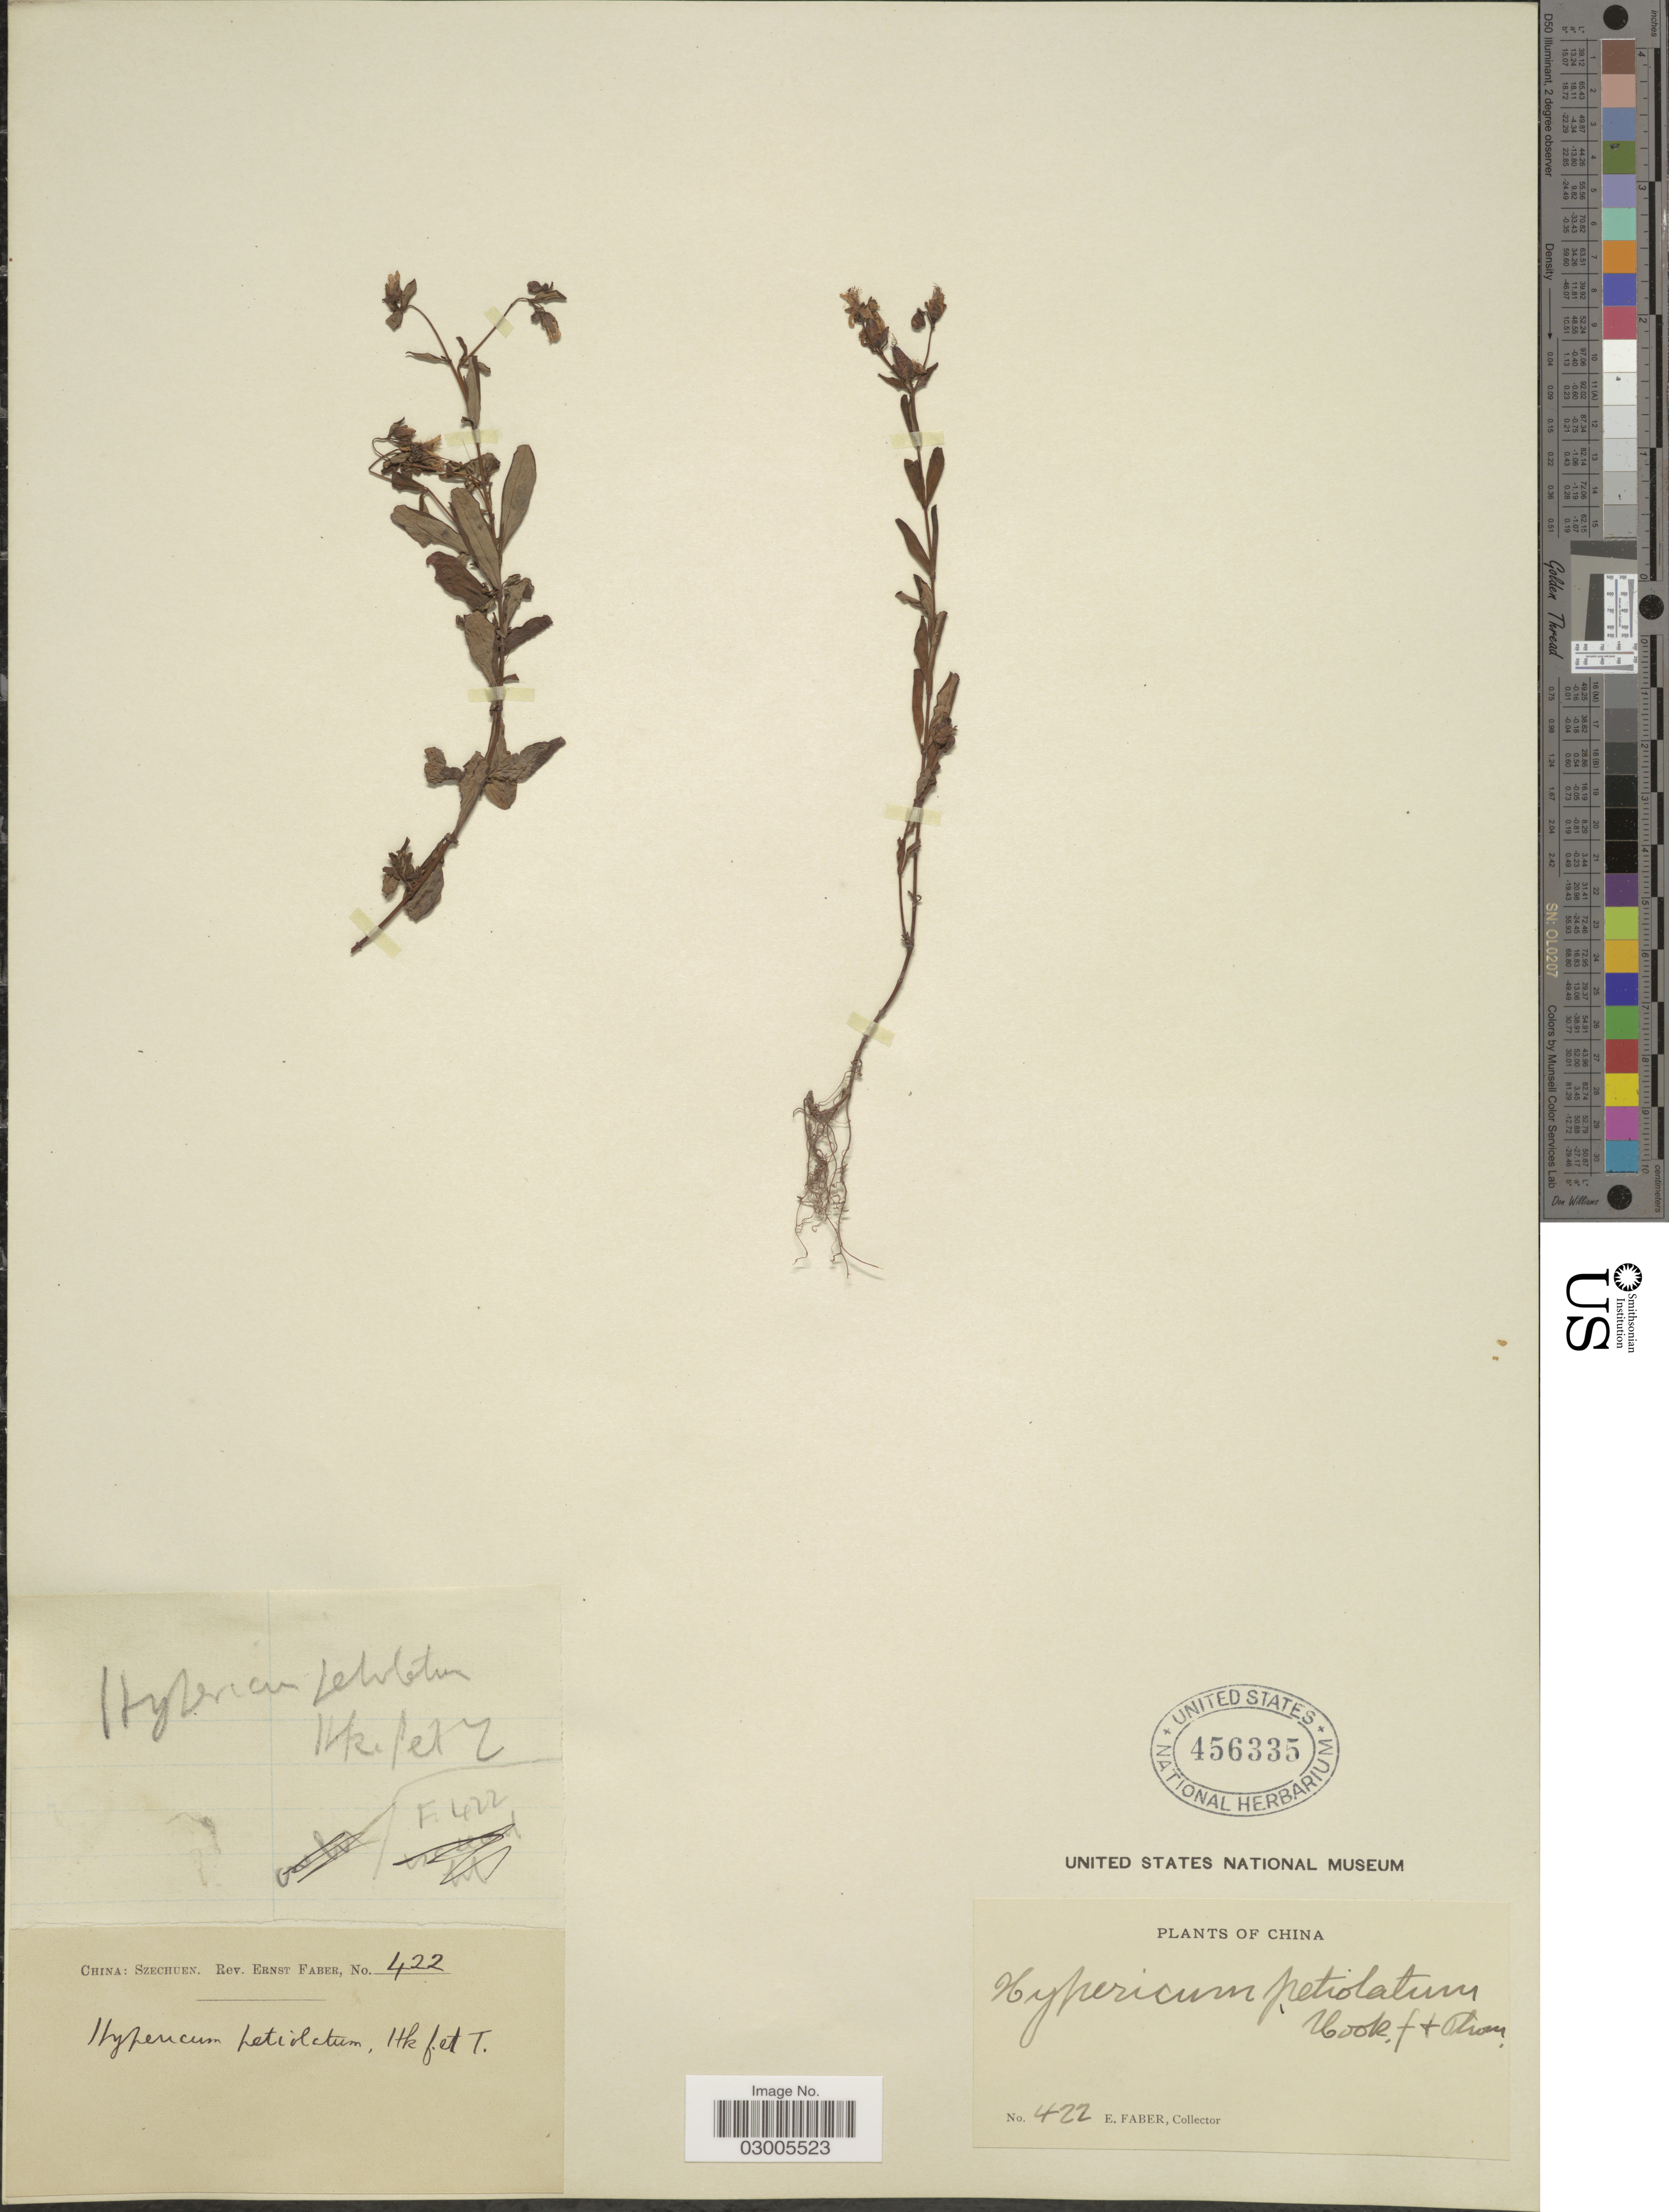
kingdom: Plantae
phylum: Tracheophyta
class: Magnoliopsida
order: Malpighiales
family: Hypericaceae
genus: Hypericum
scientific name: Hypericum petiolulatum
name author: Hook. f. & Thomson ex Dyer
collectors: E. Faber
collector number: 422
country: China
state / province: Sichuan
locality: Szechuen.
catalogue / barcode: US 456335